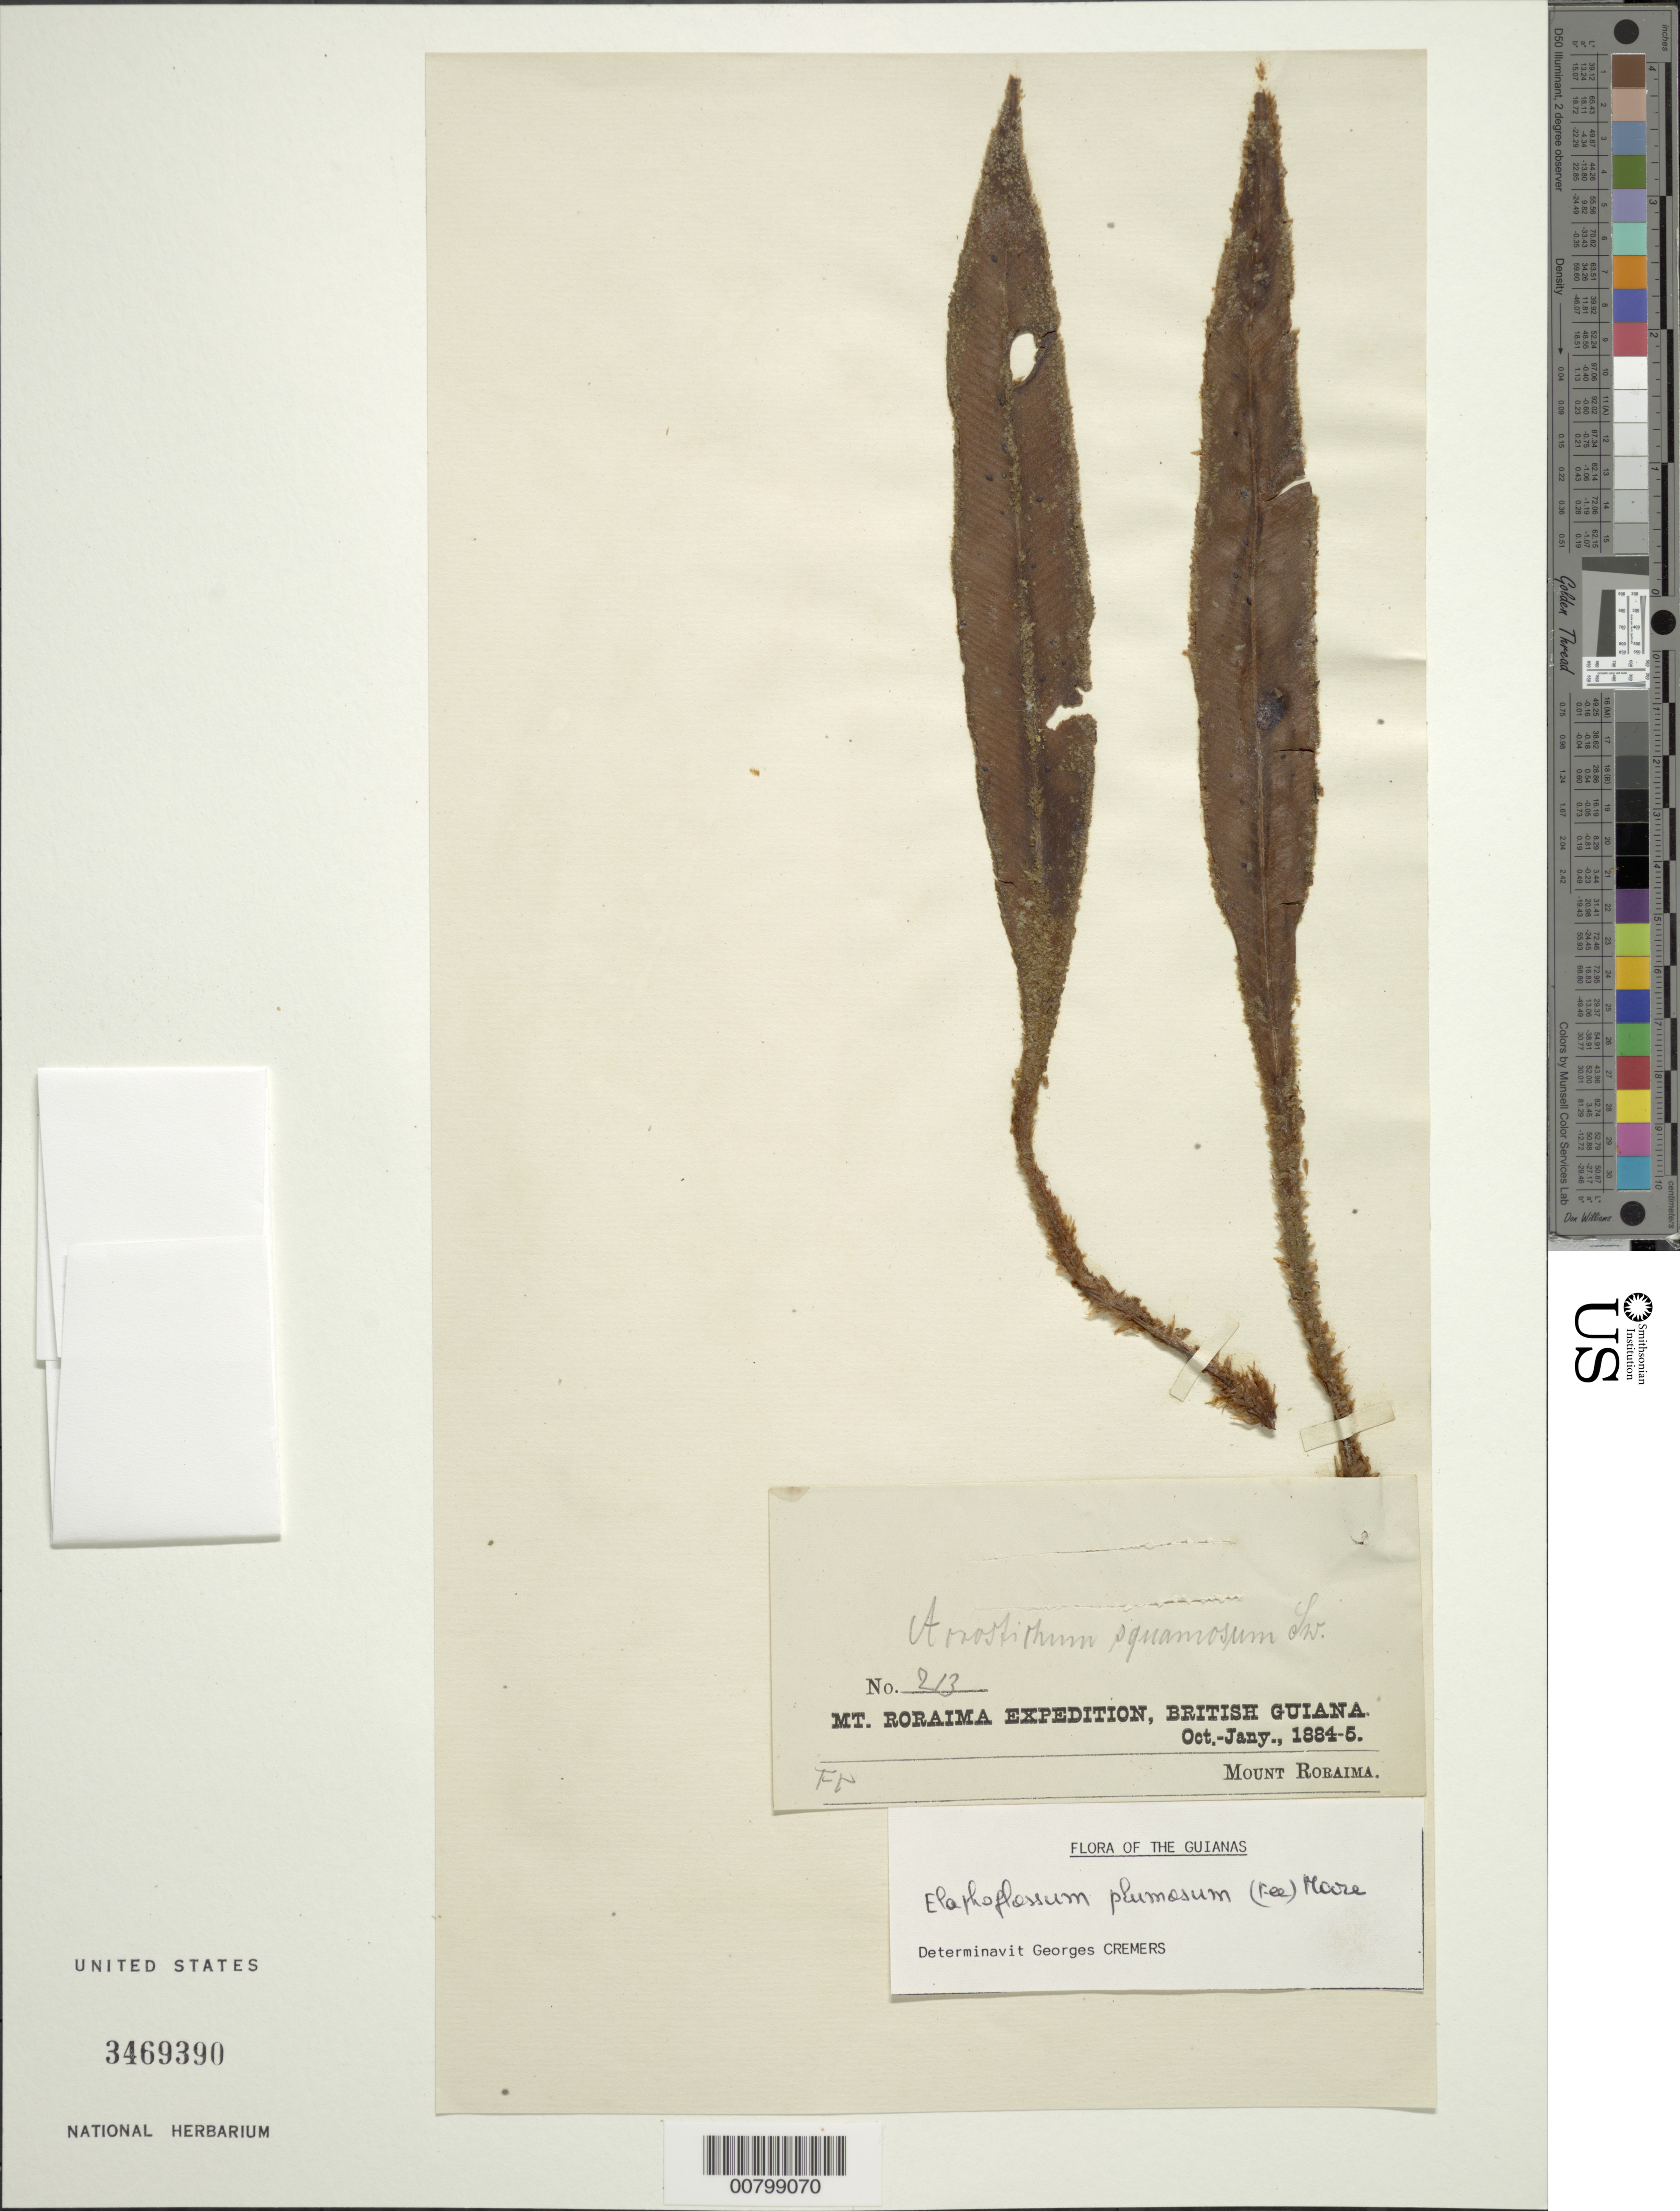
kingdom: Plantae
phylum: Tracheophyta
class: Polypodiopsida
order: Polypodiales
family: Dryopteridaceae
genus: Elaphoglossum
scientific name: Elaphoglossum plumosum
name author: (Fée) T. Moore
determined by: Cremers, Georges A.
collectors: E. F. im Thurn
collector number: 213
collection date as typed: October 1884 to January 1895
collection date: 1884-10/1895-01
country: Guyana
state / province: Cuyuni-Mazaruni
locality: Mt. Roraima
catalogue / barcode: US 3469390